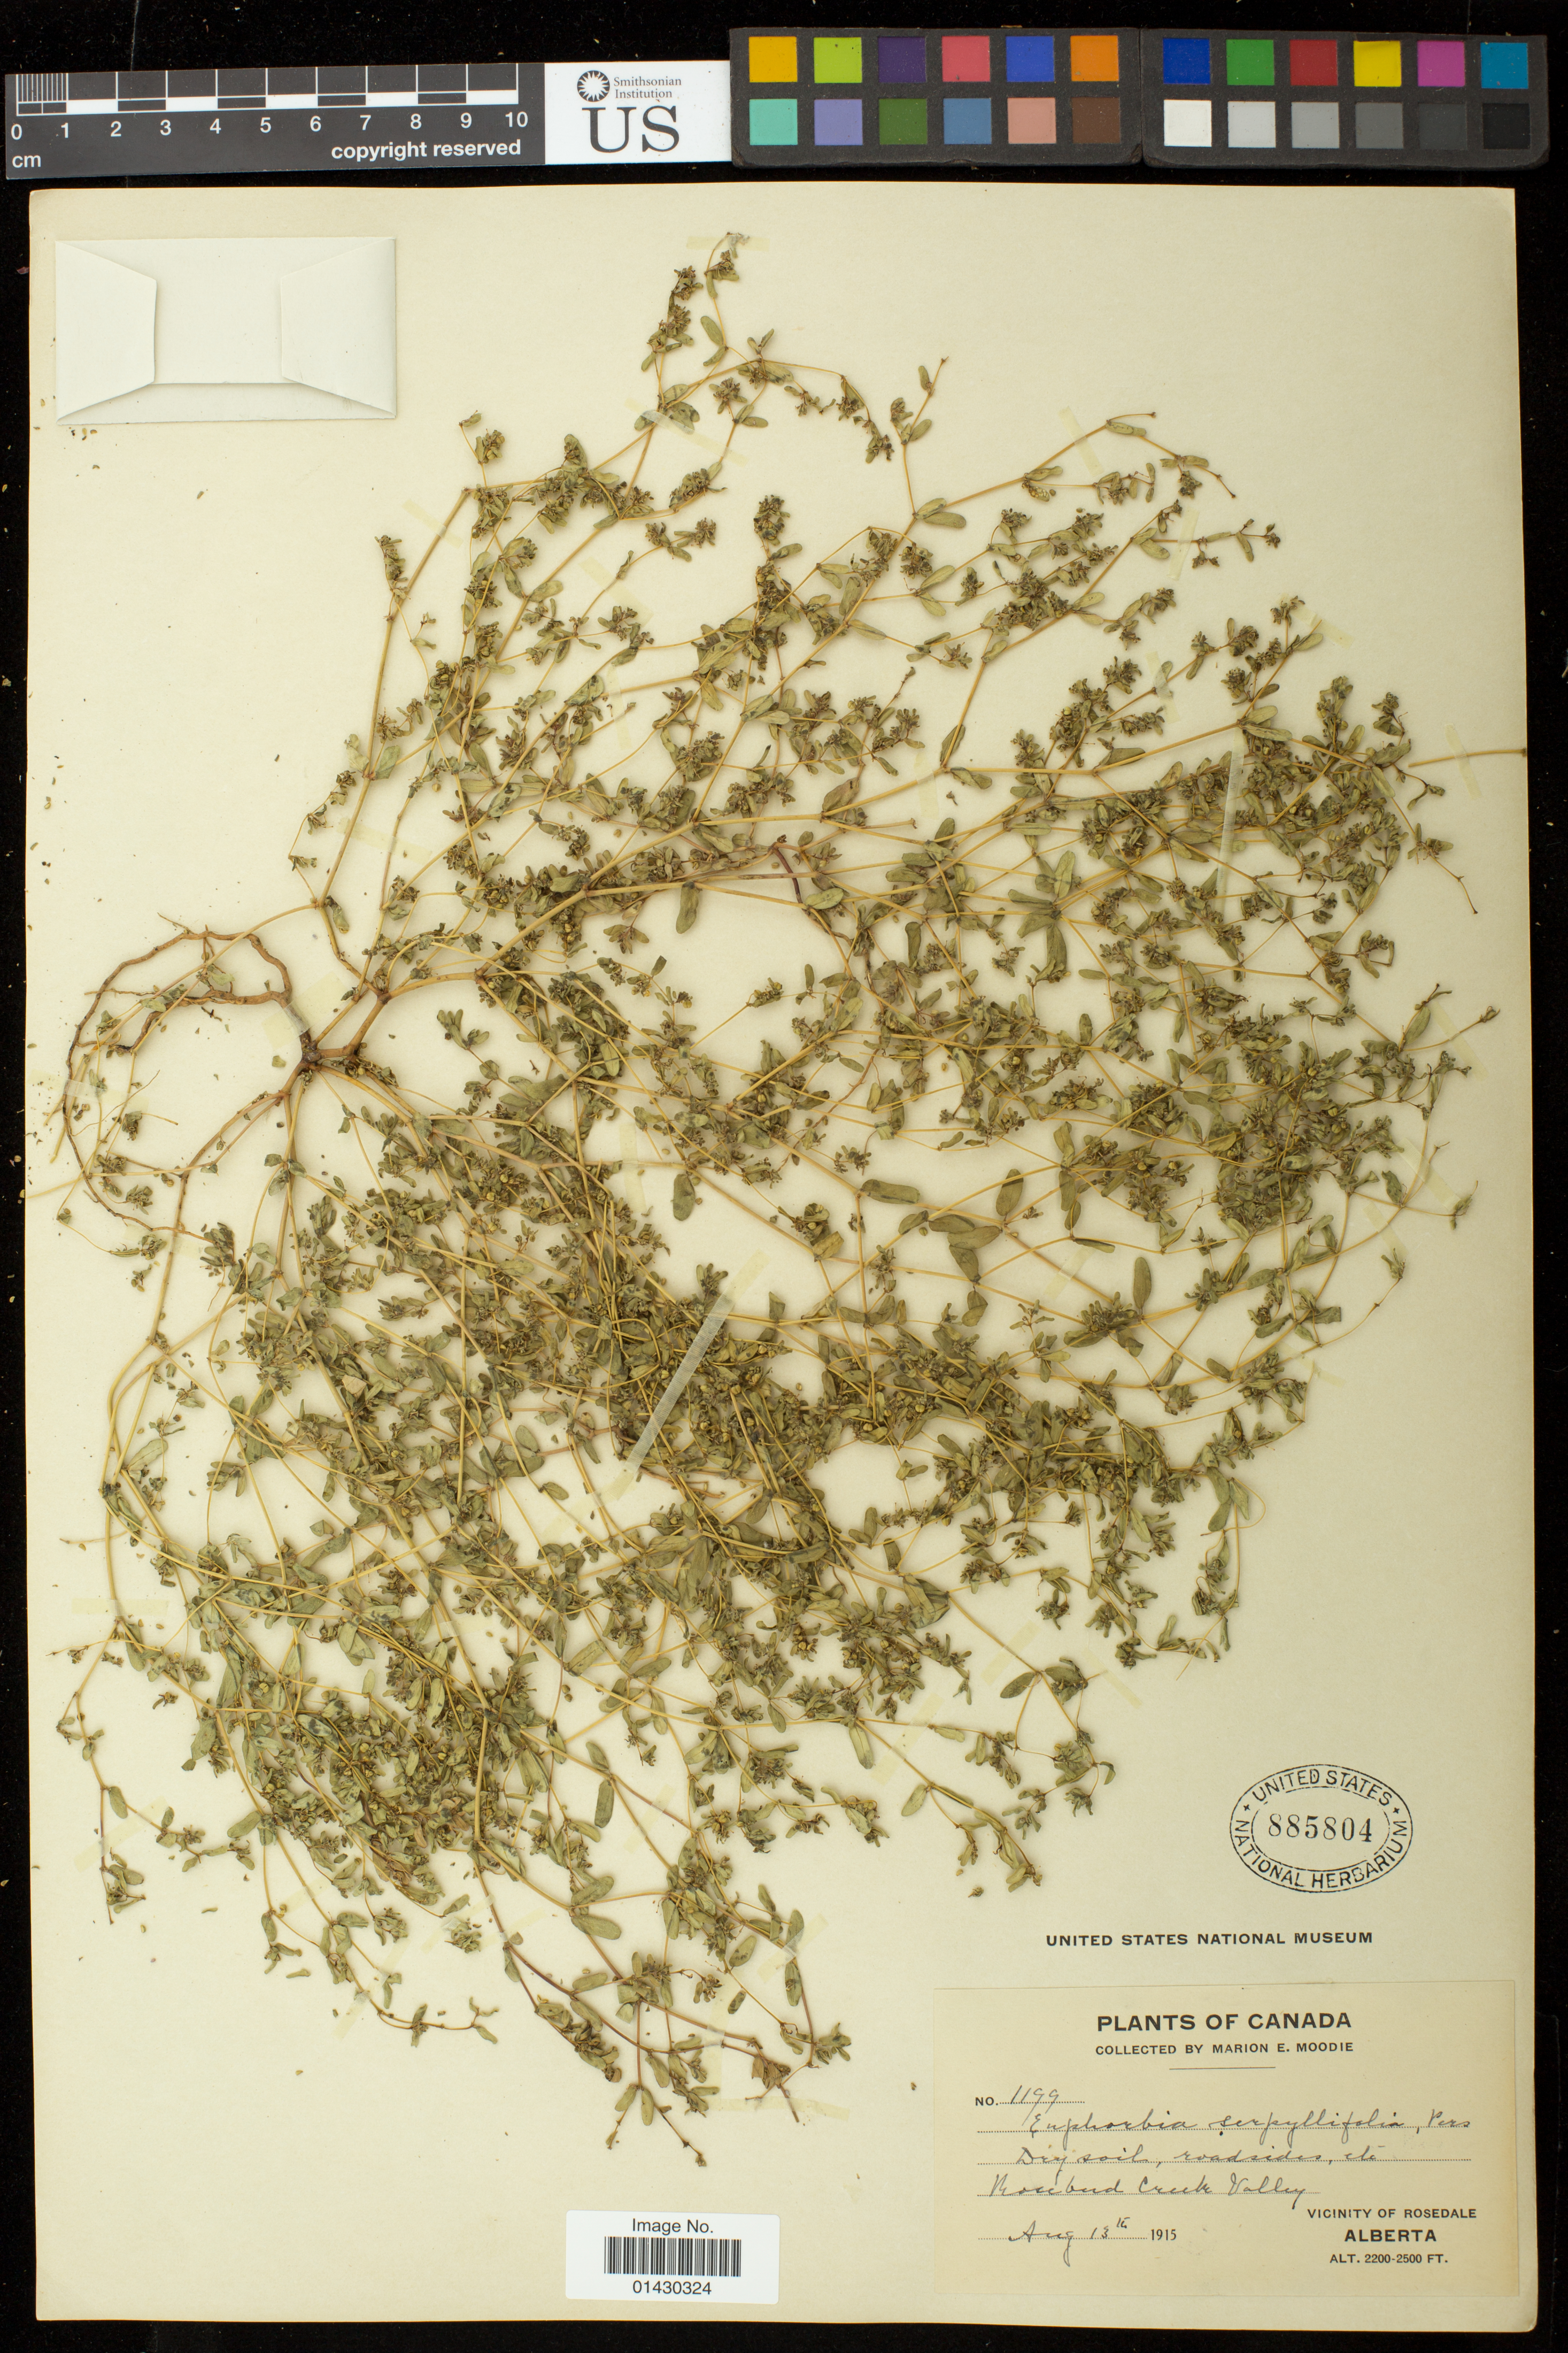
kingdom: Plantae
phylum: Tracheophyta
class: Magnoliopsida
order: Malpighiales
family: Euphorbiaceae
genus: Euphorbia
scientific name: Euphorbia serpillifolia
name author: Pers.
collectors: M. E. Moodie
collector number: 1199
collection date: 1915-08-13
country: Canada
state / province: Alberta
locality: Vicinity of Rosedale; Rosebud Creek Valley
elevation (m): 671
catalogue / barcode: US 885804